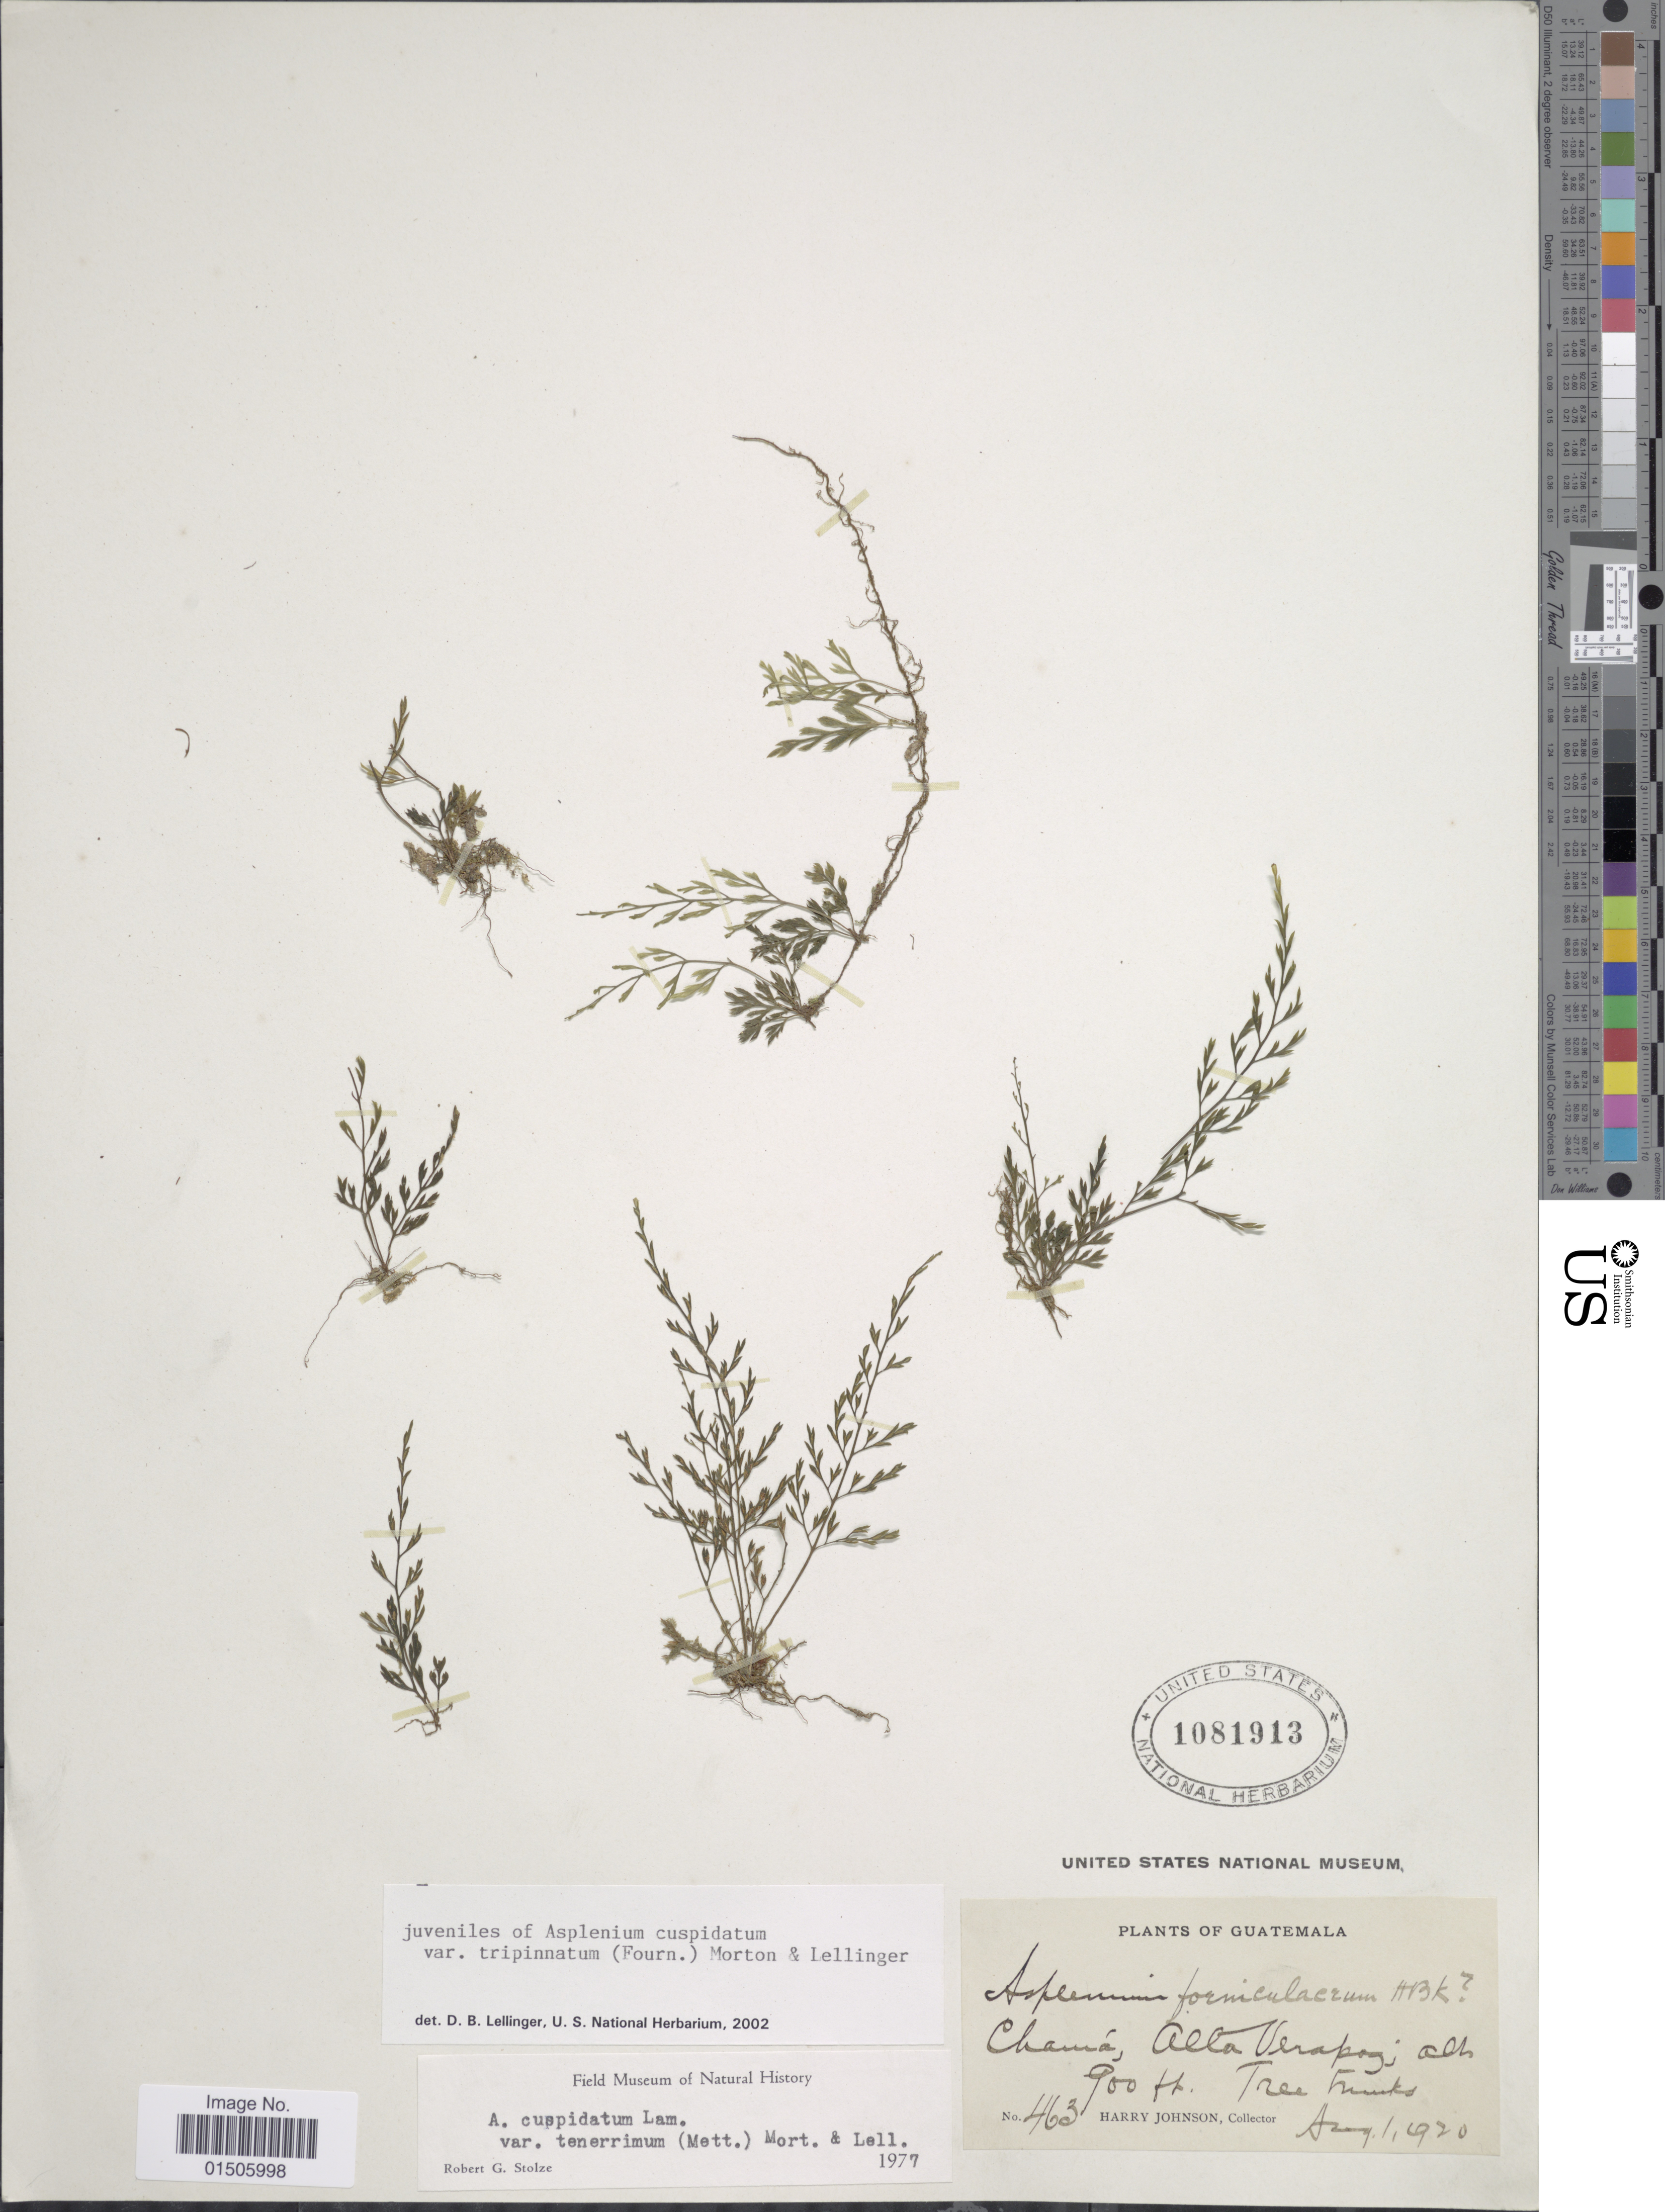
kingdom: Plantae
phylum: Tracheophyta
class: Polypodiopsida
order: Polypodiales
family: Aspleniaceae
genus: Asplenium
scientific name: Asplenium cuspidatum var. tripinnatum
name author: (E. Fourn.) C.V. Morton & Lellinger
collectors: H. Johnson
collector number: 463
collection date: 1920-08-01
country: Guatemala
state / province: Alta Verapaz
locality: Chama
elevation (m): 274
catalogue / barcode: US 1081913